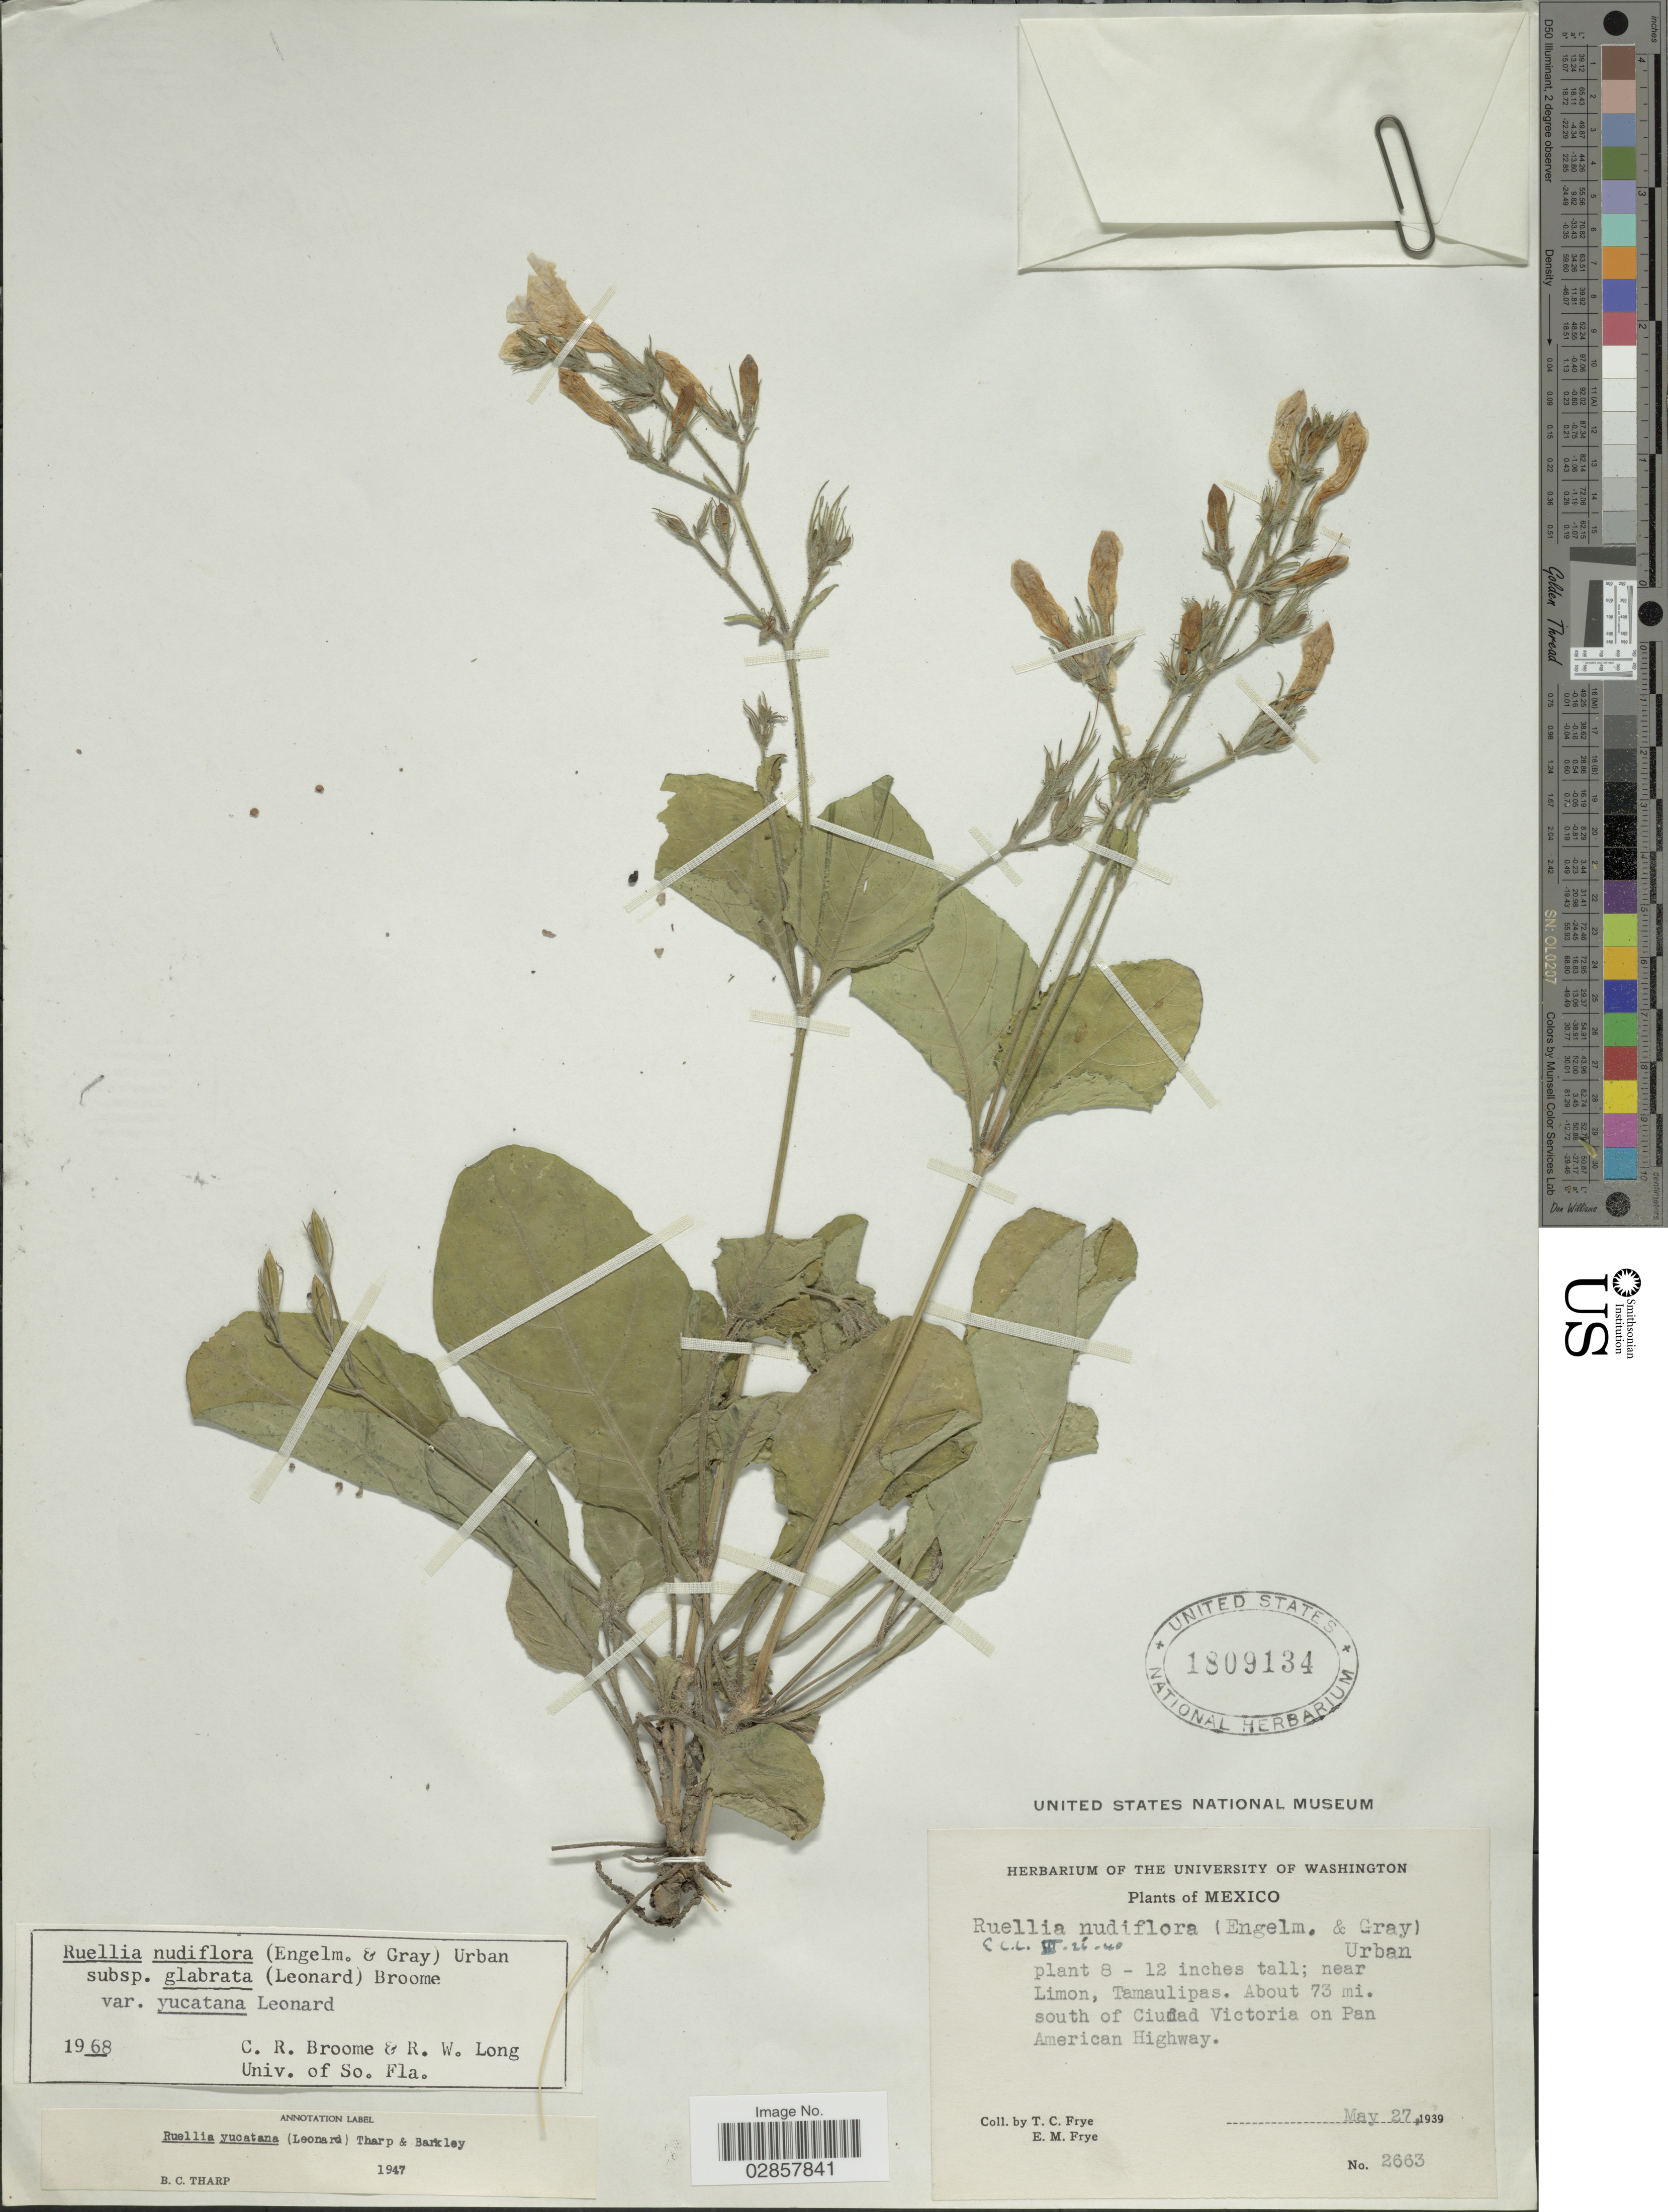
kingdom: Plantae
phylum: Tracheophyta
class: Magnoliopsida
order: Lamiales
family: Acanthaceae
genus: Ruellia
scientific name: Ruellia nudiflora var. yucatana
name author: Leonard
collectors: T. C. Frye & E. Frye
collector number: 2663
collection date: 1939-05-27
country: Mexico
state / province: Tamaulipas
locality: Near Limon. About 73 mi. south of Ciudad Victoria on Pan American Highway.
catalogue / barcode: US 1809134